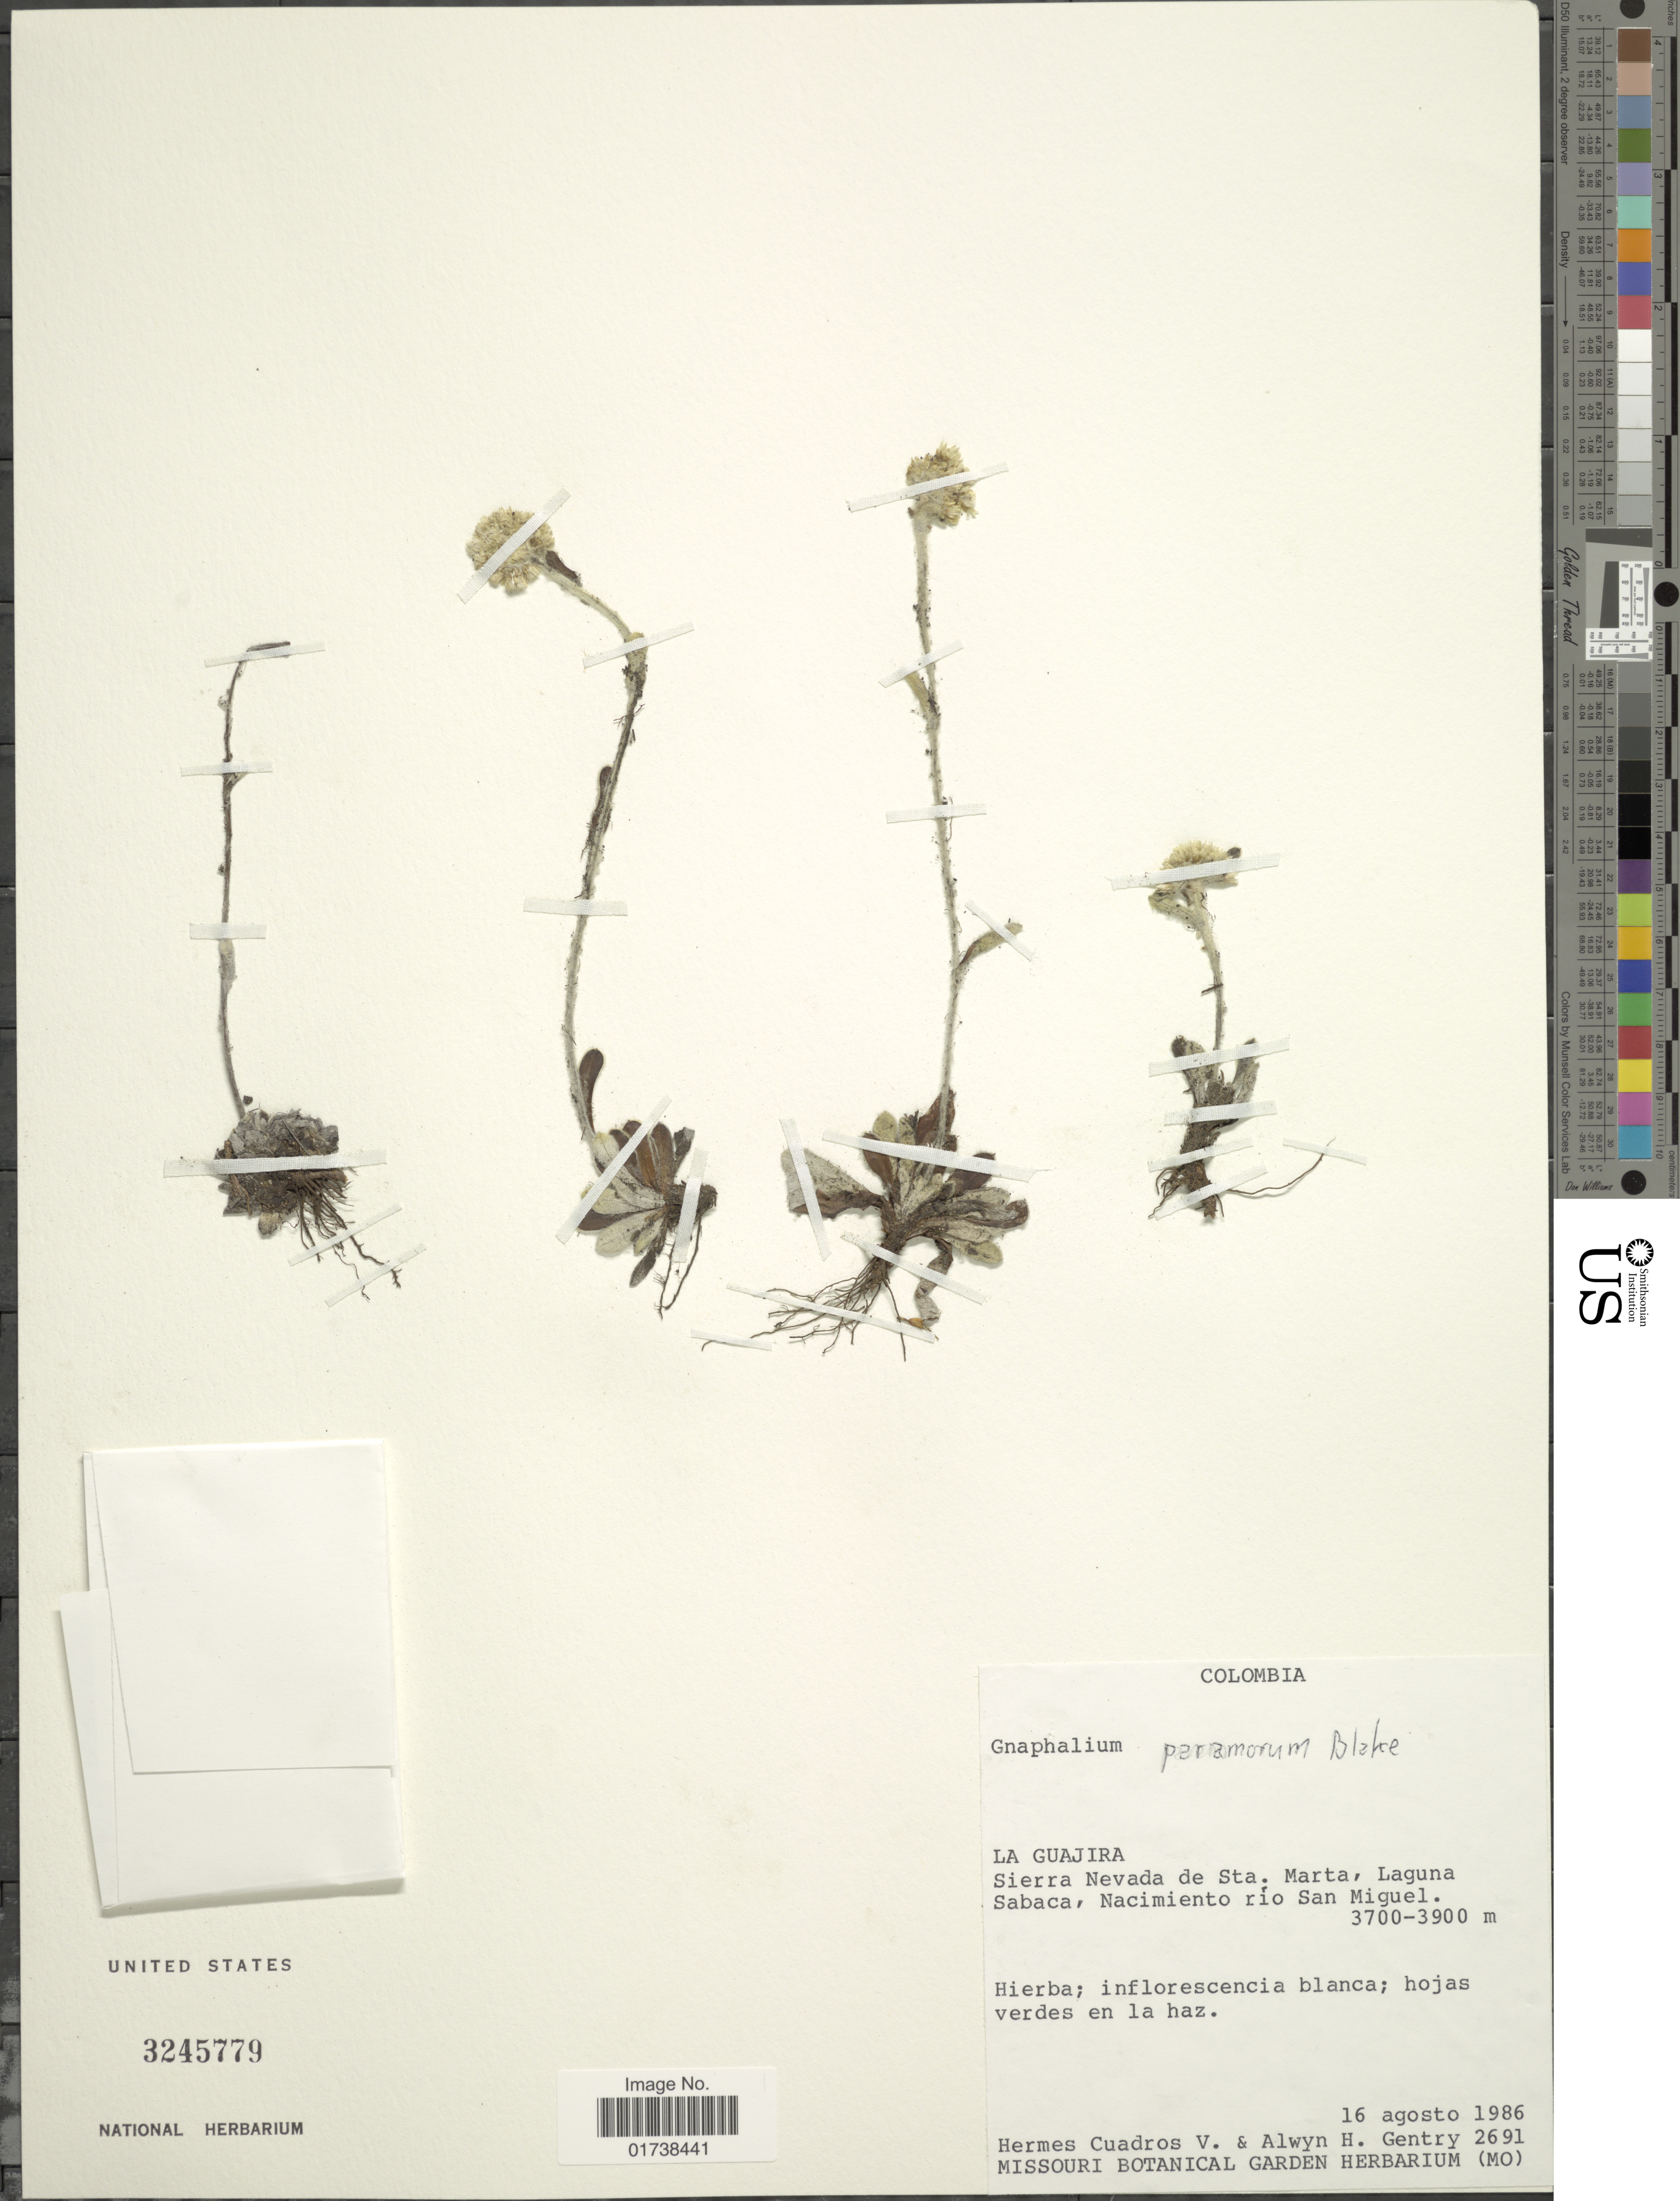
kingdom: Plantae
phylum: Tracheophyta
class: Magnoliopsida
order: Asterales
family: Asteraceae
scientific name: Orognaphalon rosulatum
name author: (D.M. Moore) G.L. Nesom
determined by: Nesom, Guy L.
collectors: H. Cuadros & A. H. Gentry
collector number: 2691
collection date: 1986-08-16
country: Colombia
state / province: La Guajira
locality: Sierra Nevada de Sta. Marta, Laguna Sabaca, Nacimiento rio San Miguel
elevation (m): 3700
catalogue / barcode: US 3245779